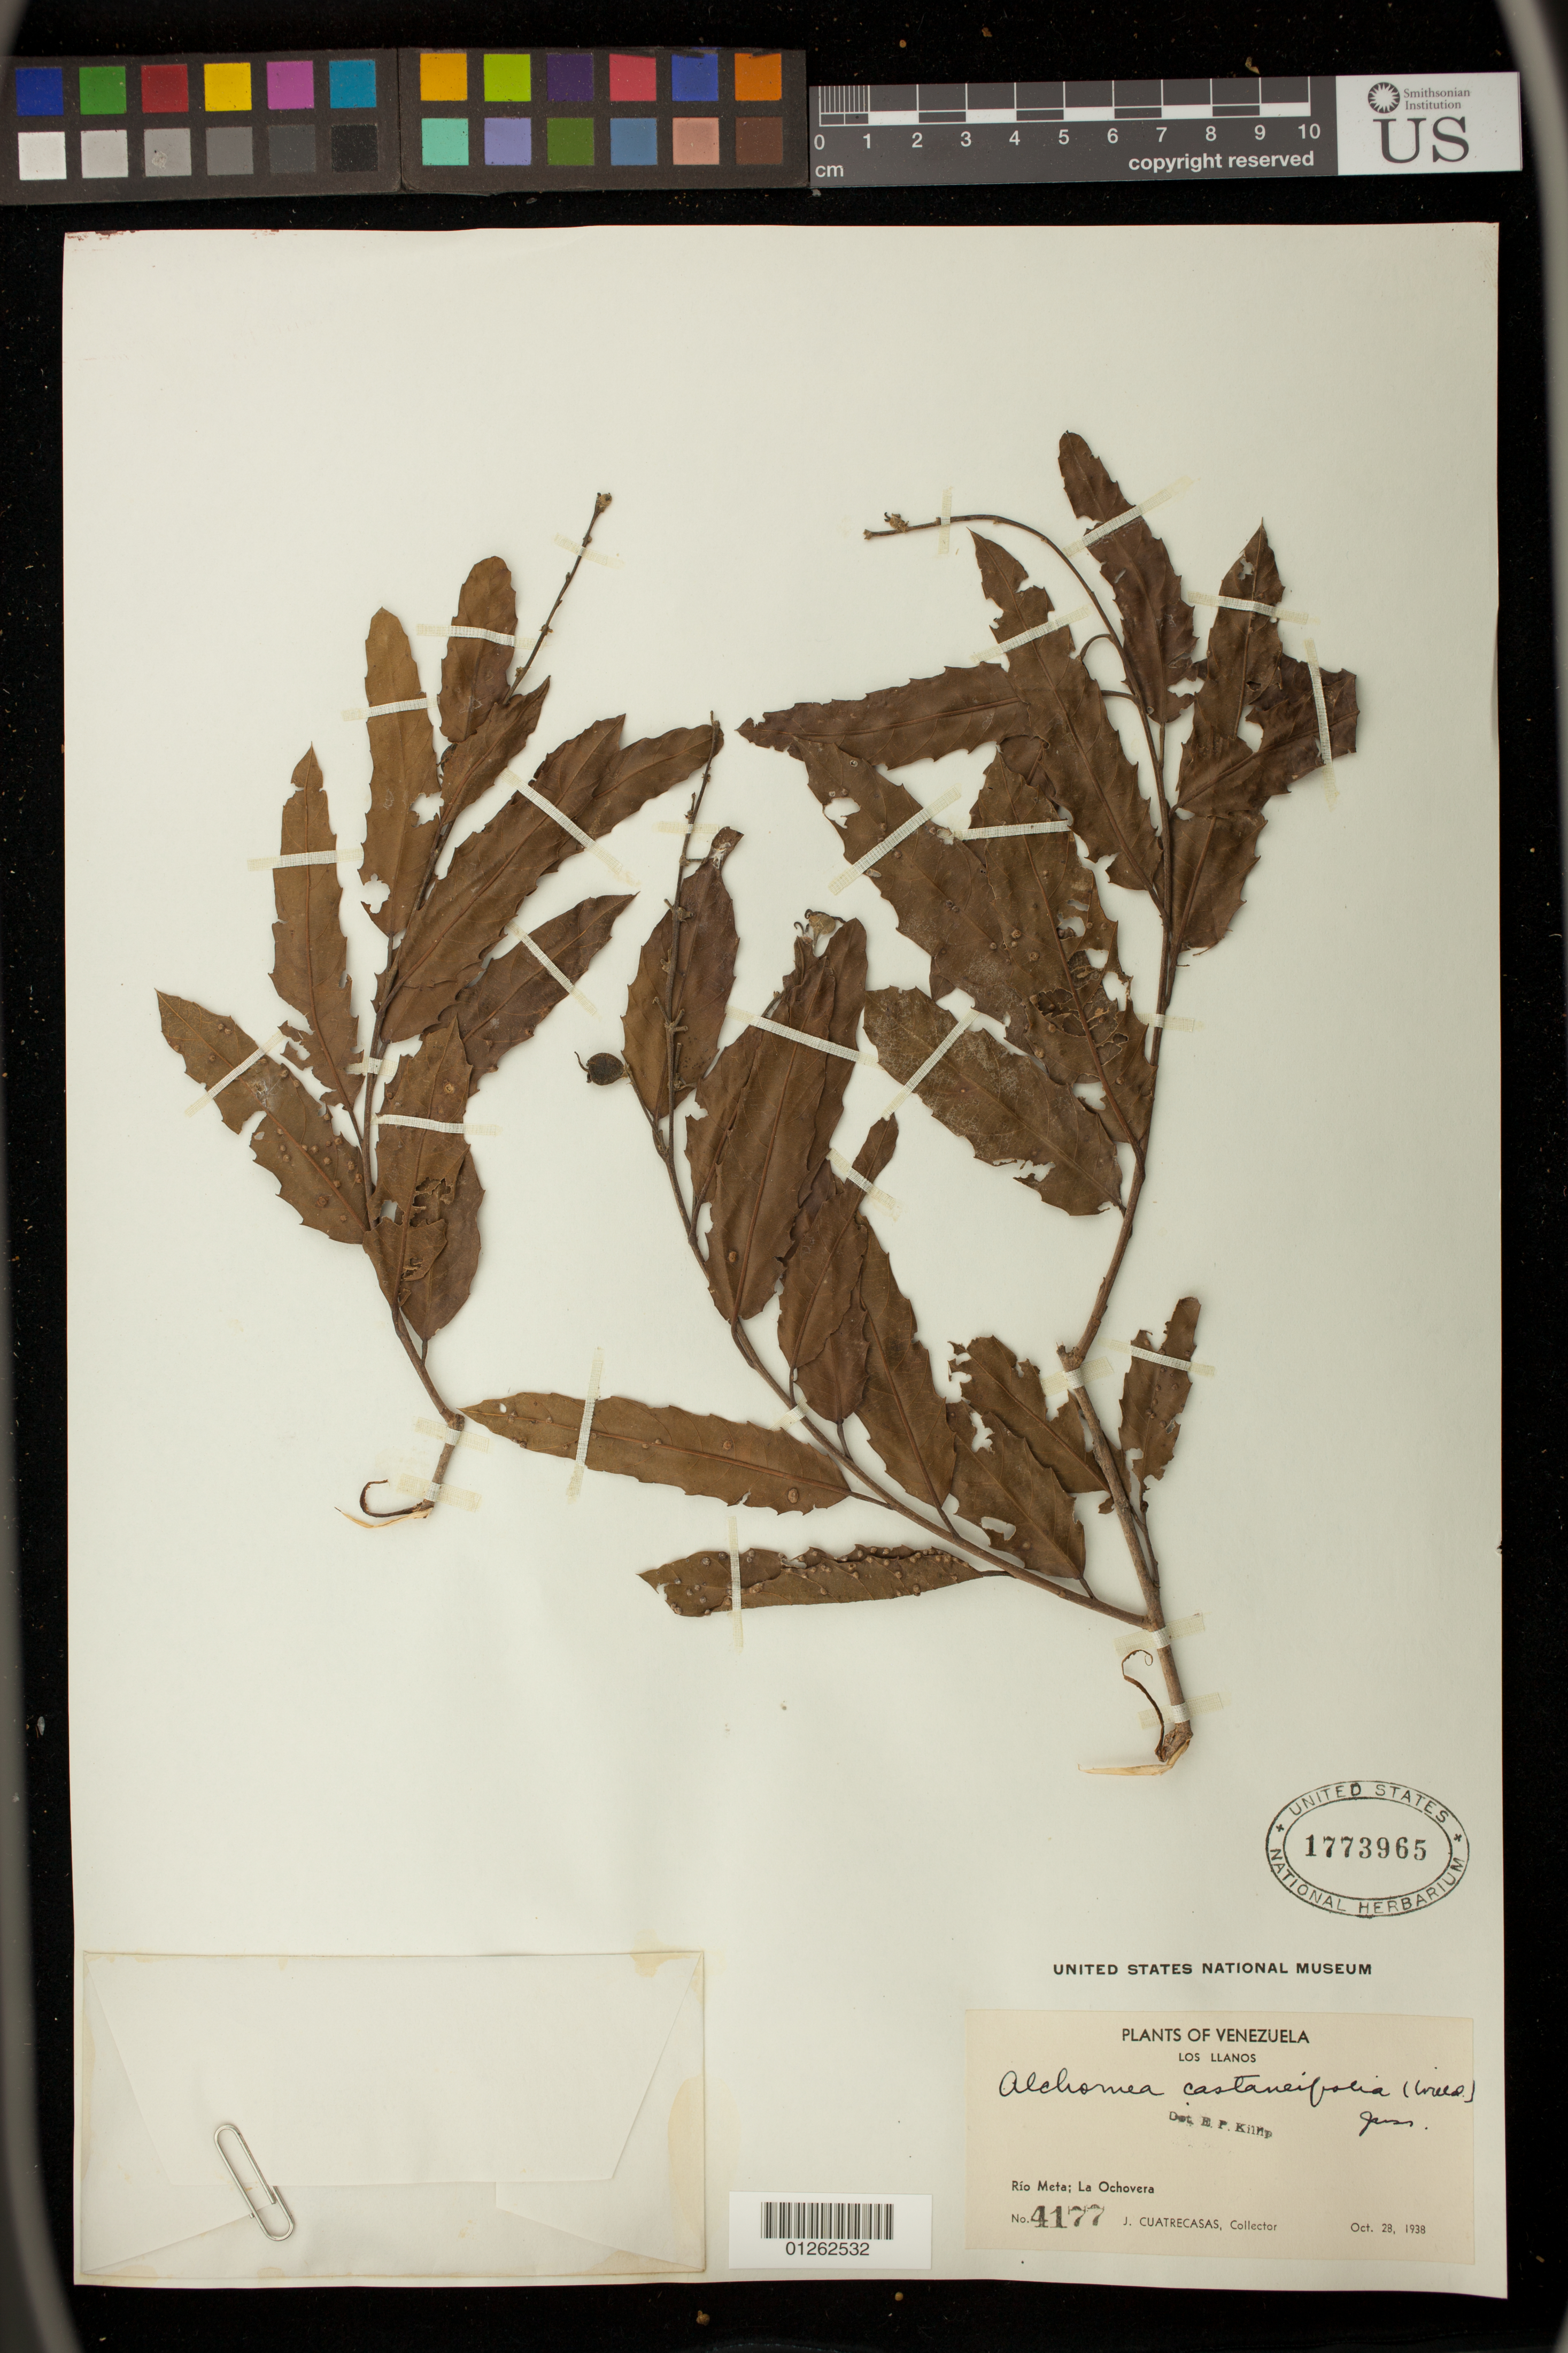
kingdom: Plantae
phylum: Tracheophyta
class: Magnoliopsida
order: Malpighiales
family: Euphorbiaceae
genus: Alchornea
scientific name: Alchornea castaneifolia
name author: (Willd.) A. Juss.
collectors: J. Cuatrecasas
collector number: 4177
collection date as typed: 28 Oct 1938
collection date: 1938-10-28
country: Venezuela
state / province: Apure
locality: Rio meta; la ochovera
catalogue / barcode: US 1773965